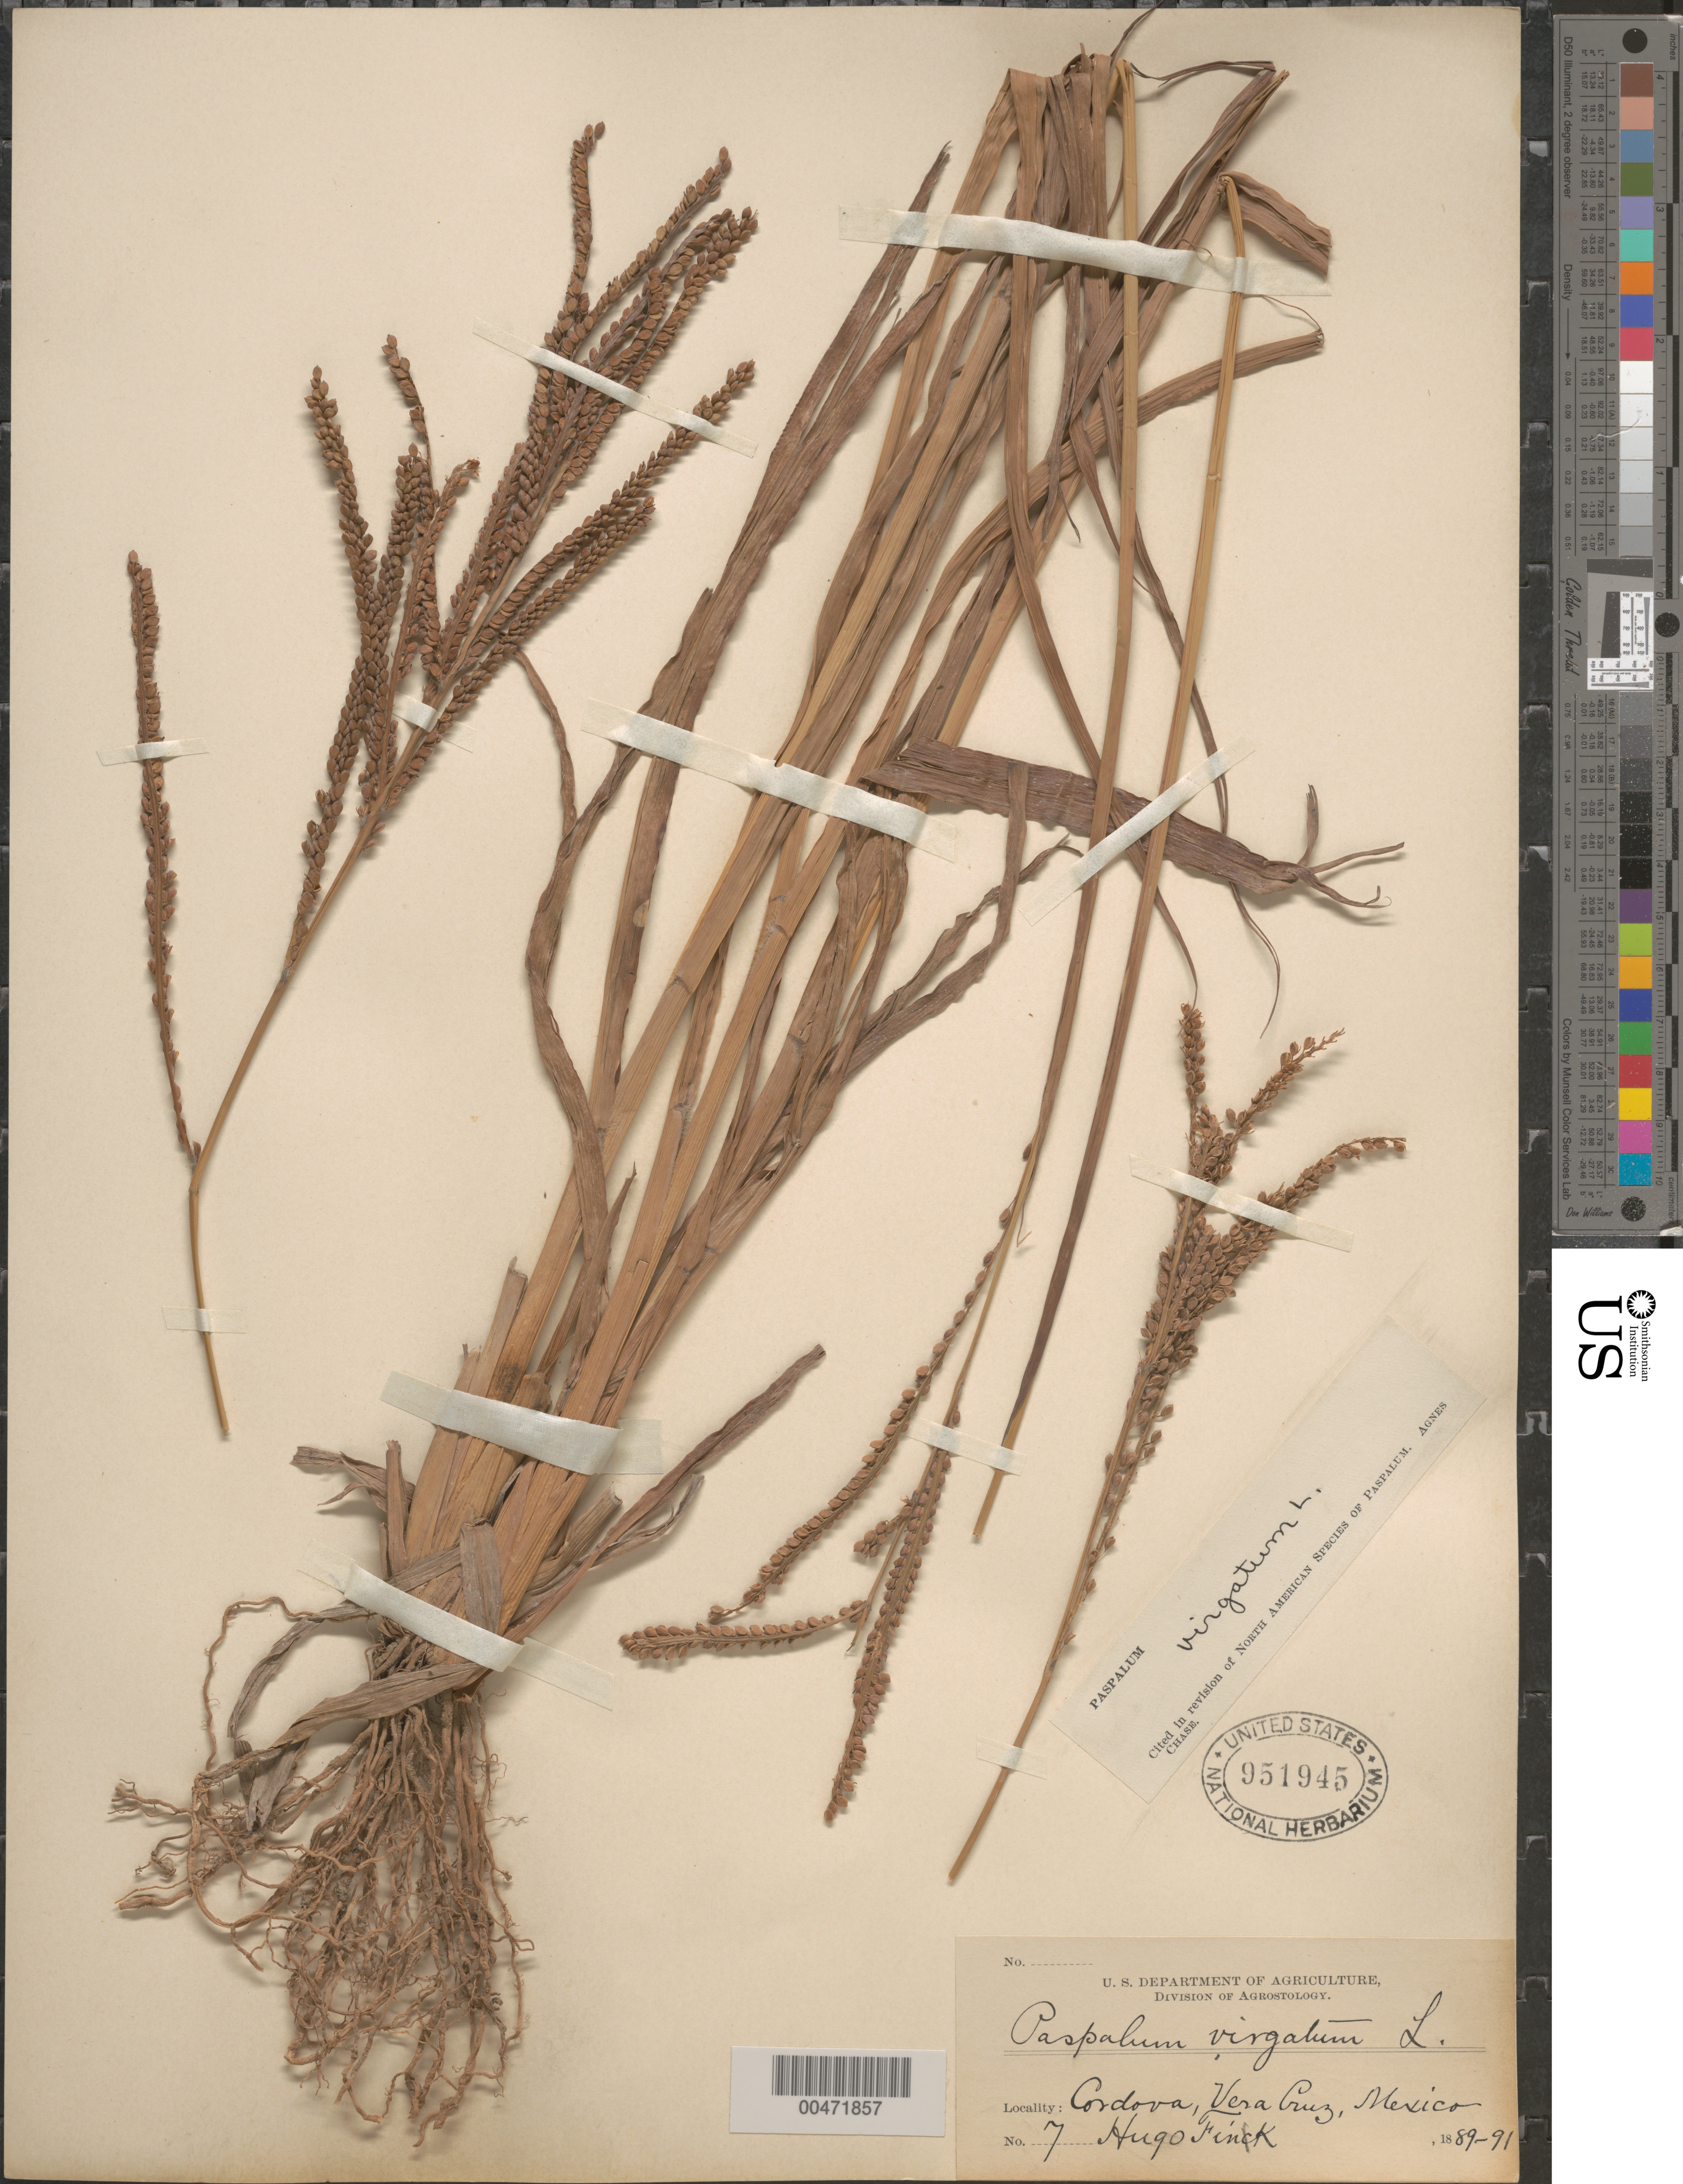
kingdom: Plantae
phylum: Tracheophyta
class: Liliopsida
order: Poales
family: Poaceae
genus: Paspalum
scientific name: Paspalum virgatum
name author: L.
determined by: Chase, [M.] Agnes, (US)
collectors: H. Finck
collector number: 7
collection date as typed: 1889 to 1891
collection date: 1889/1891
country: Mexico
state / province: Veracruz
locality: Cordova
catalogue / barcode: US 951945